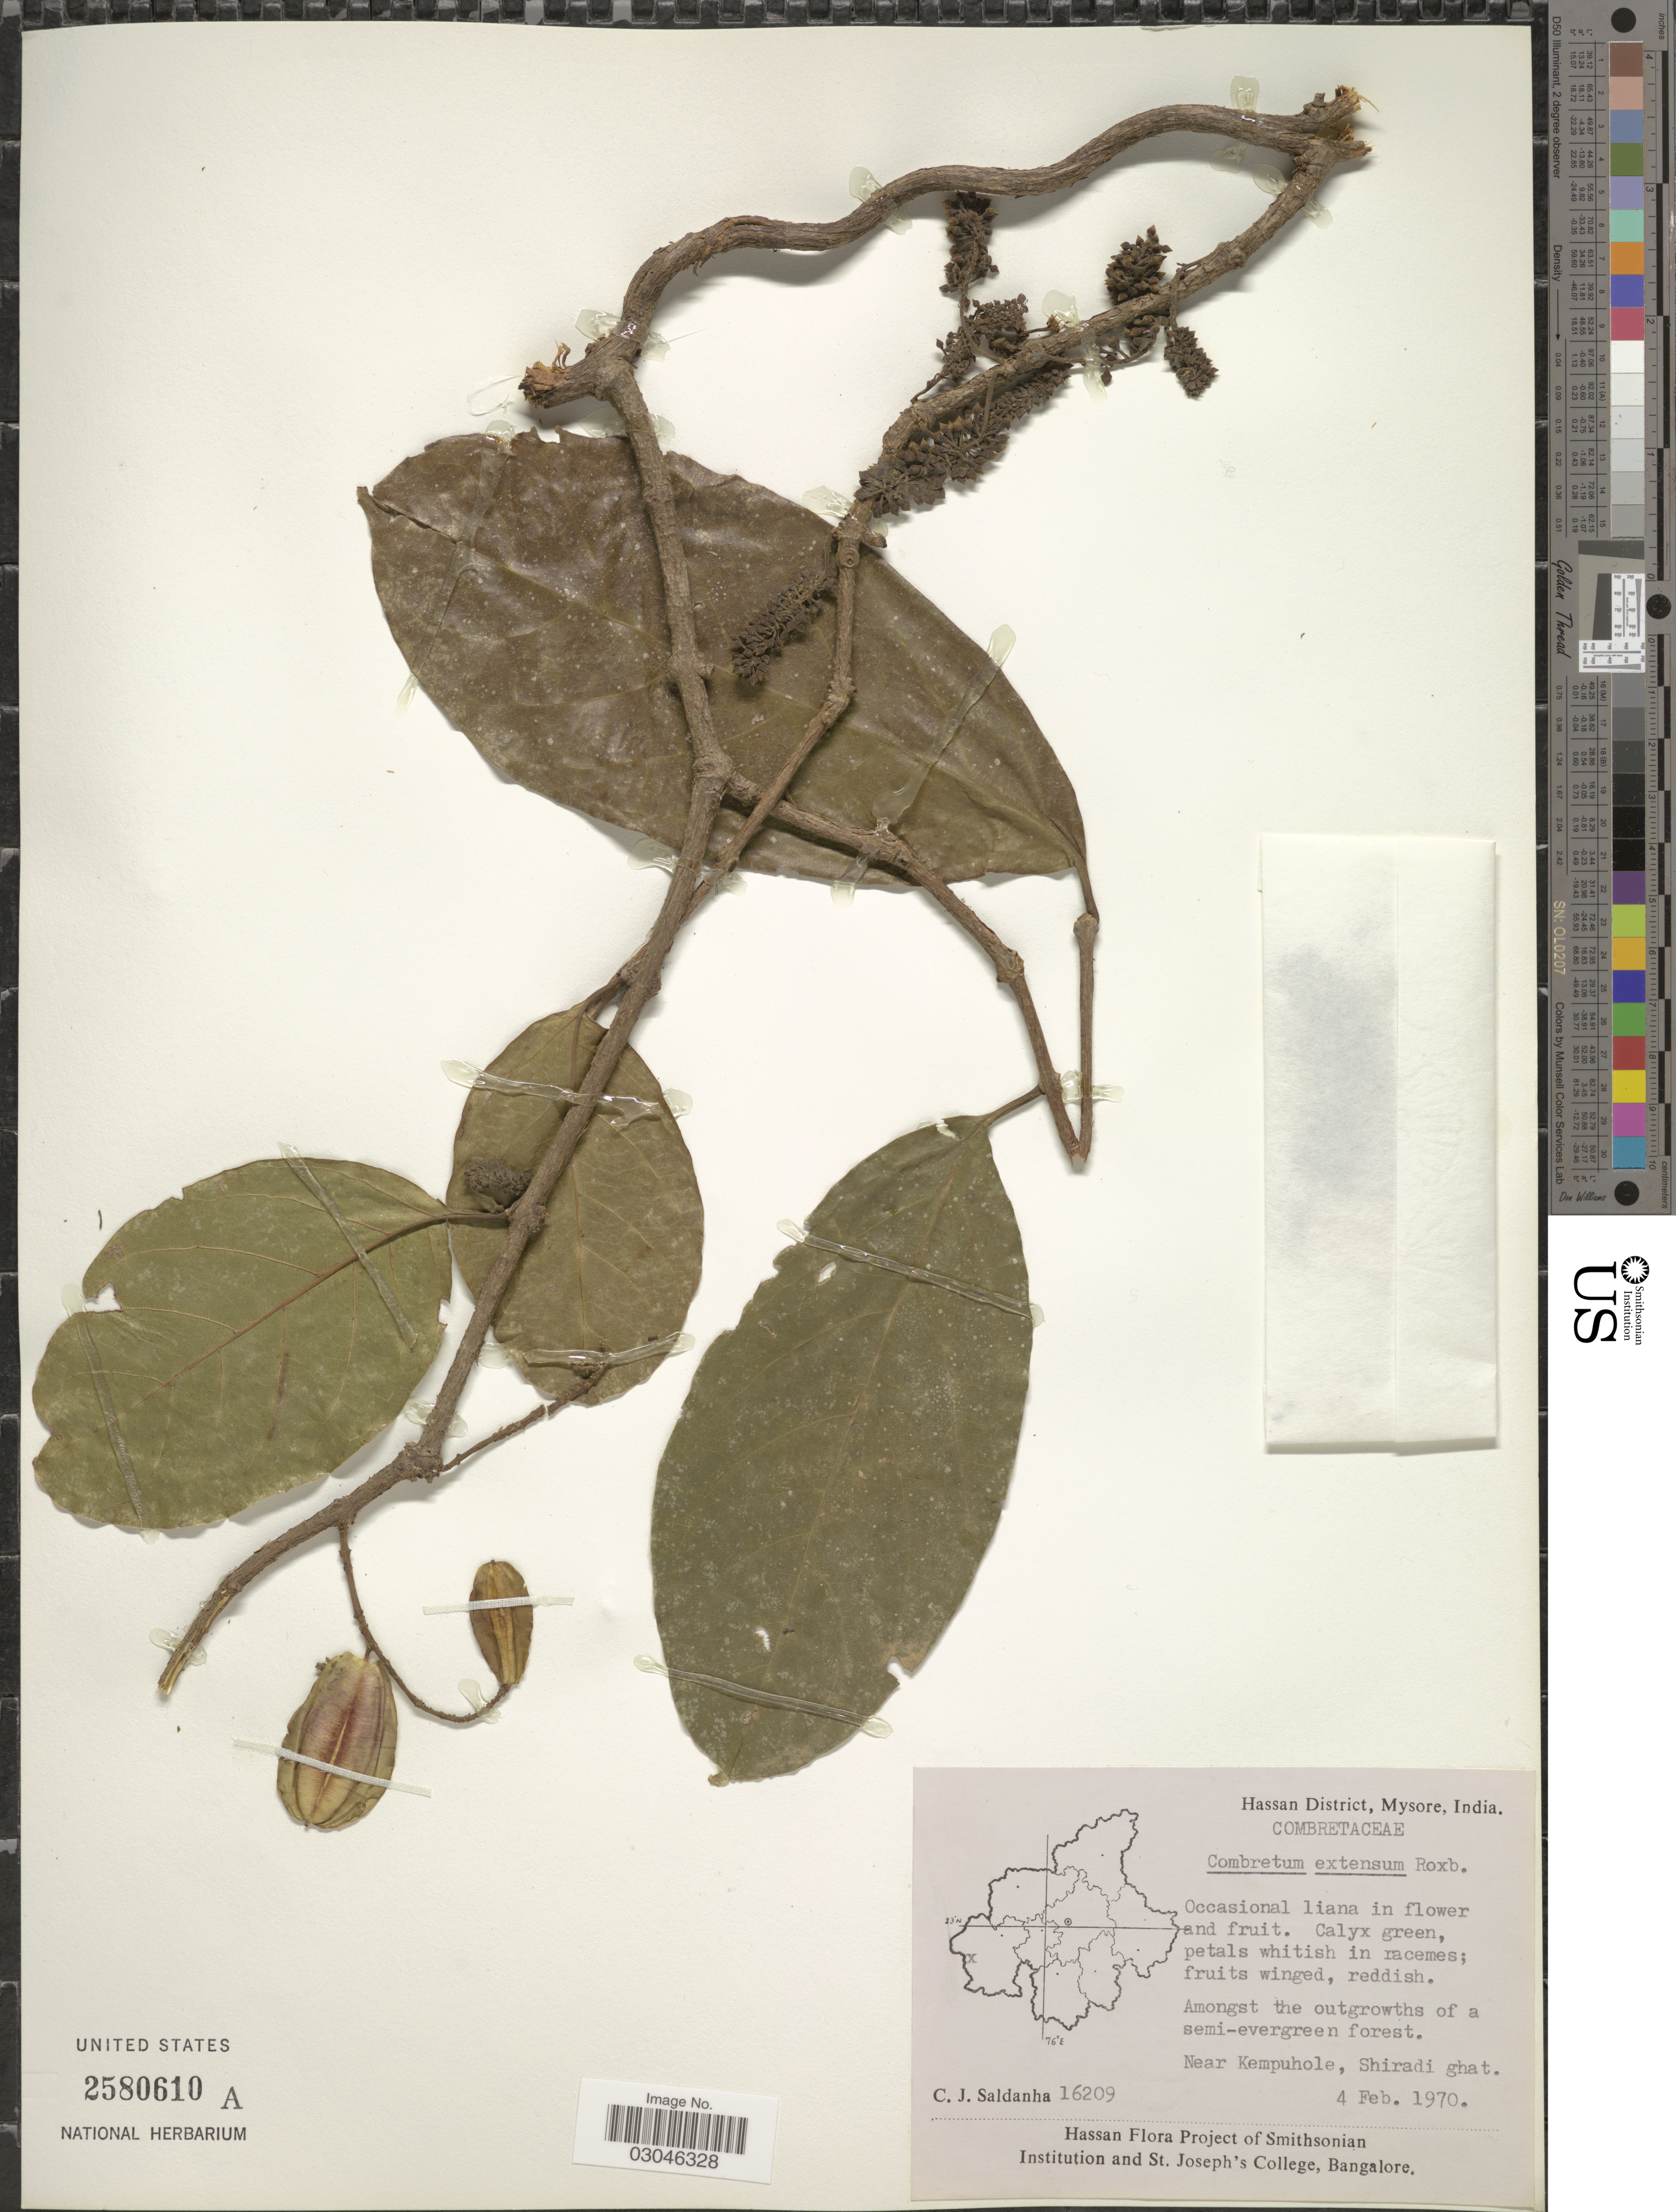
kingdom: Plantae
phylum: Tracheophyta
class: Magnoliopsida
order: Myrtales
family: Combretaceae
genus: Combretum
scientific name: Combretum extensum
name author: Roxb.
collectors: C. J. Saldanha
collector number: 16209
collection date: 1970-02-04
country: India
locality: Hassan District, Mysore. Near Kempuhole, Shiradi ghat.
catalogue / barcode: US 2580610A